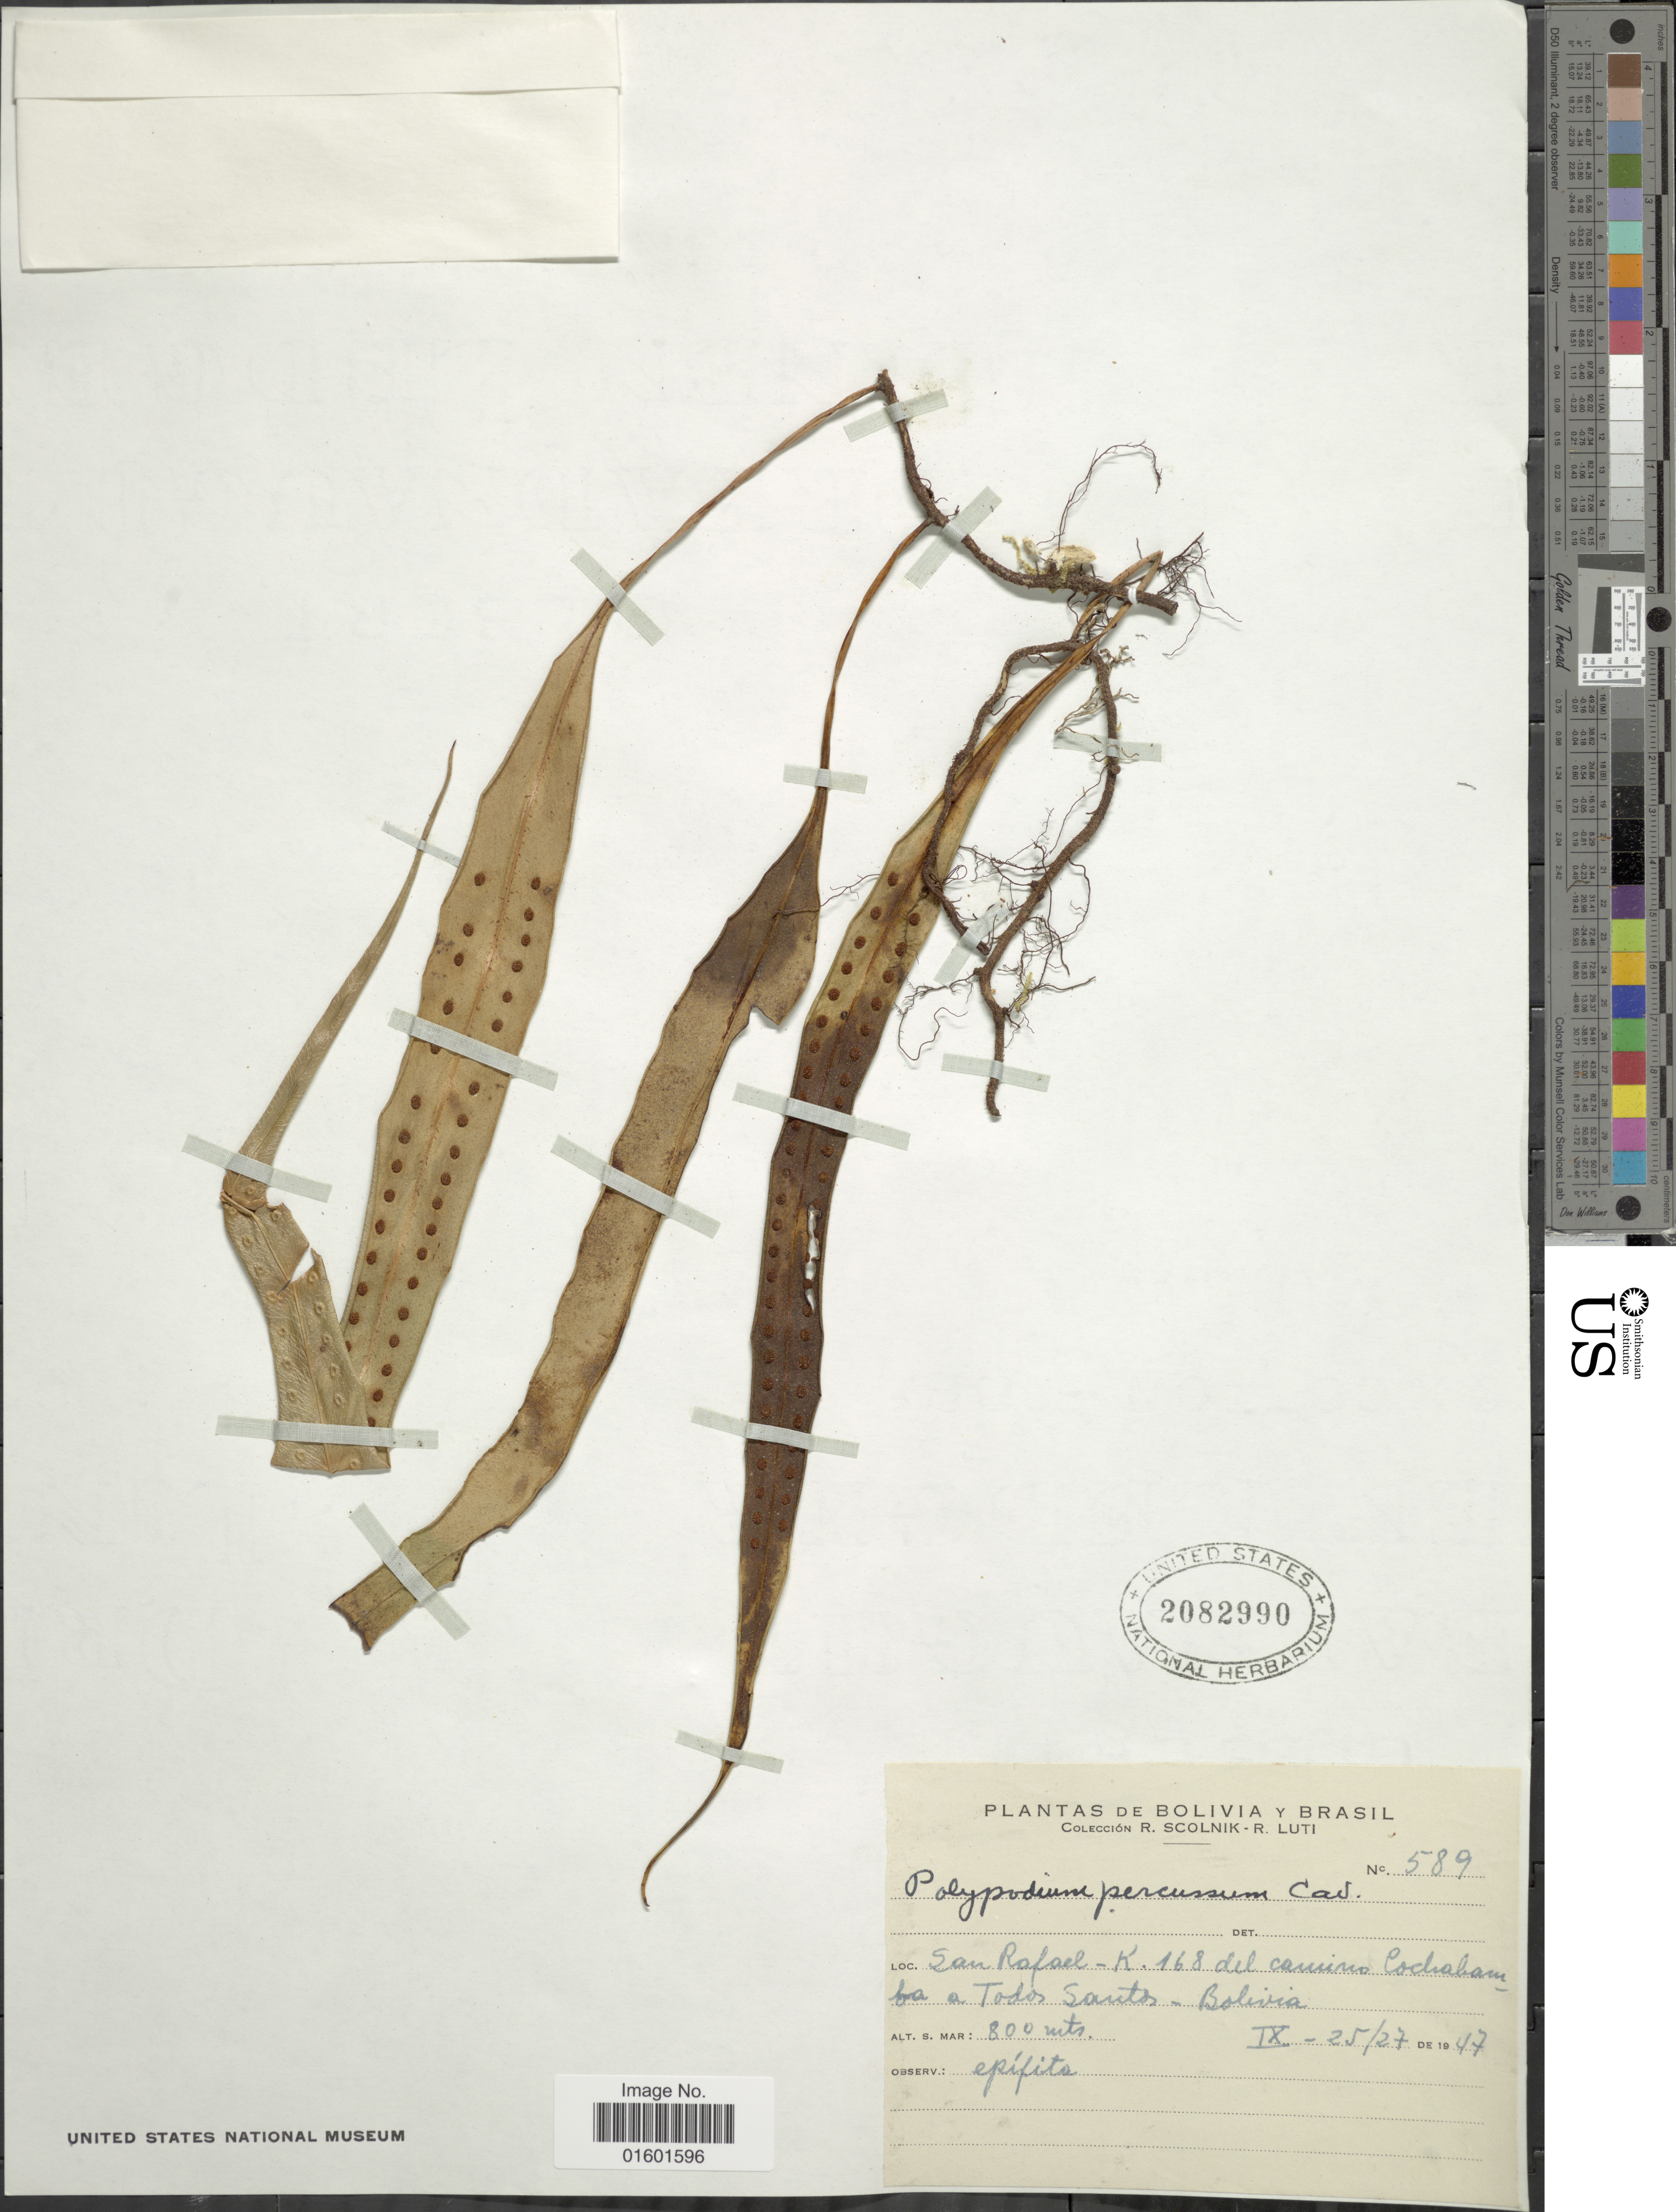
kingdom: Plantae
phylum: Tracheophyta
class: Polypodiopsida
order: Polypodiales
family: Polypodiaceae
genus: Microgramma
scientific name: Microgramma percussa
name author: (Cav.) de la Sota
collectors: R. Scolnik & R. Luti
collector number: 589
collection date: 1947-09-25/1947-09-27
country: Bolivia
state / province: Cochabamba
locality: San Rafael - K. 168 del camino Cochabamba a Todos Santos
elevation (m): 800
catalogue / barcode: US 2082990